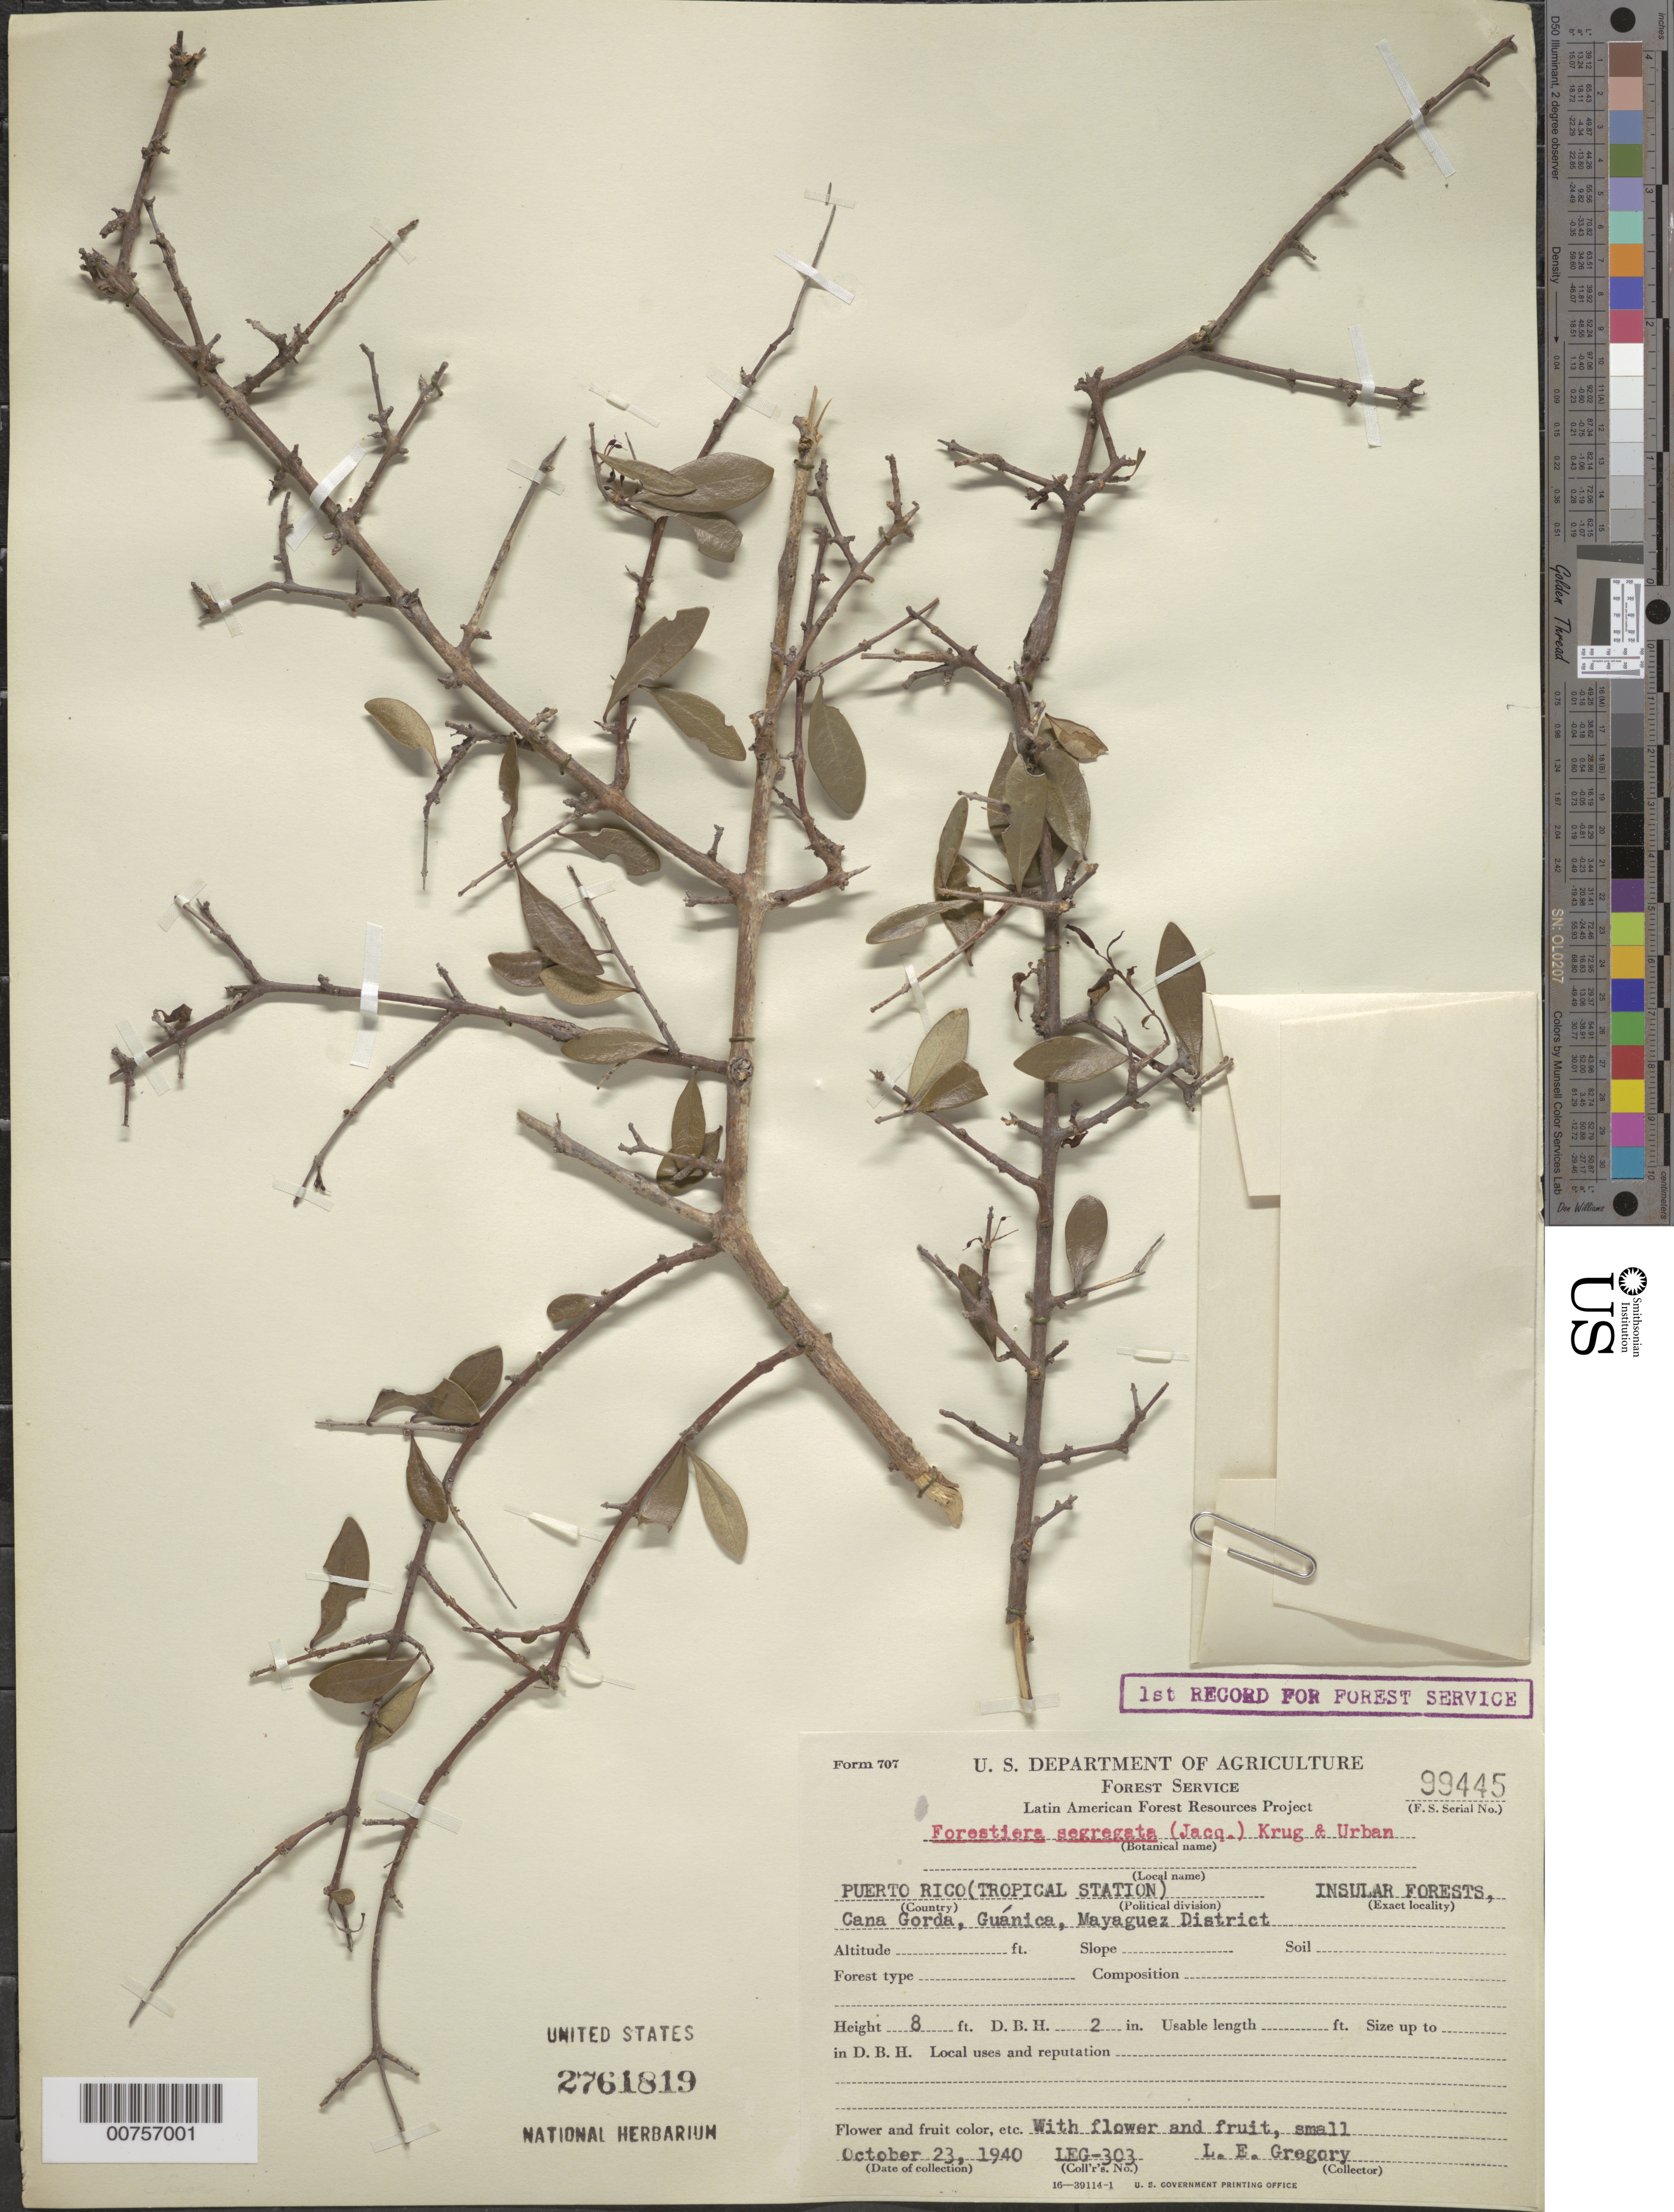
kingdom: Plantae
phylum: Tracheophyta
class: Magnoliopsida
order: Lamiales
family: Oleaceae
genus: Forestiera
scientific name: Forestiera segregata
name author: (Jacq.) Krug & Urb.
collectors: L. E. Gregory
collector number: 303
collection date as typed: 23 Oct 1940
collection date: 1940-10-23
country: Puerto Rico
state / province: Mayagüez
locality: Insular Forests. Cana Gorda, Guánica, Mayaguez District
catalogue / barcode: US 2761819